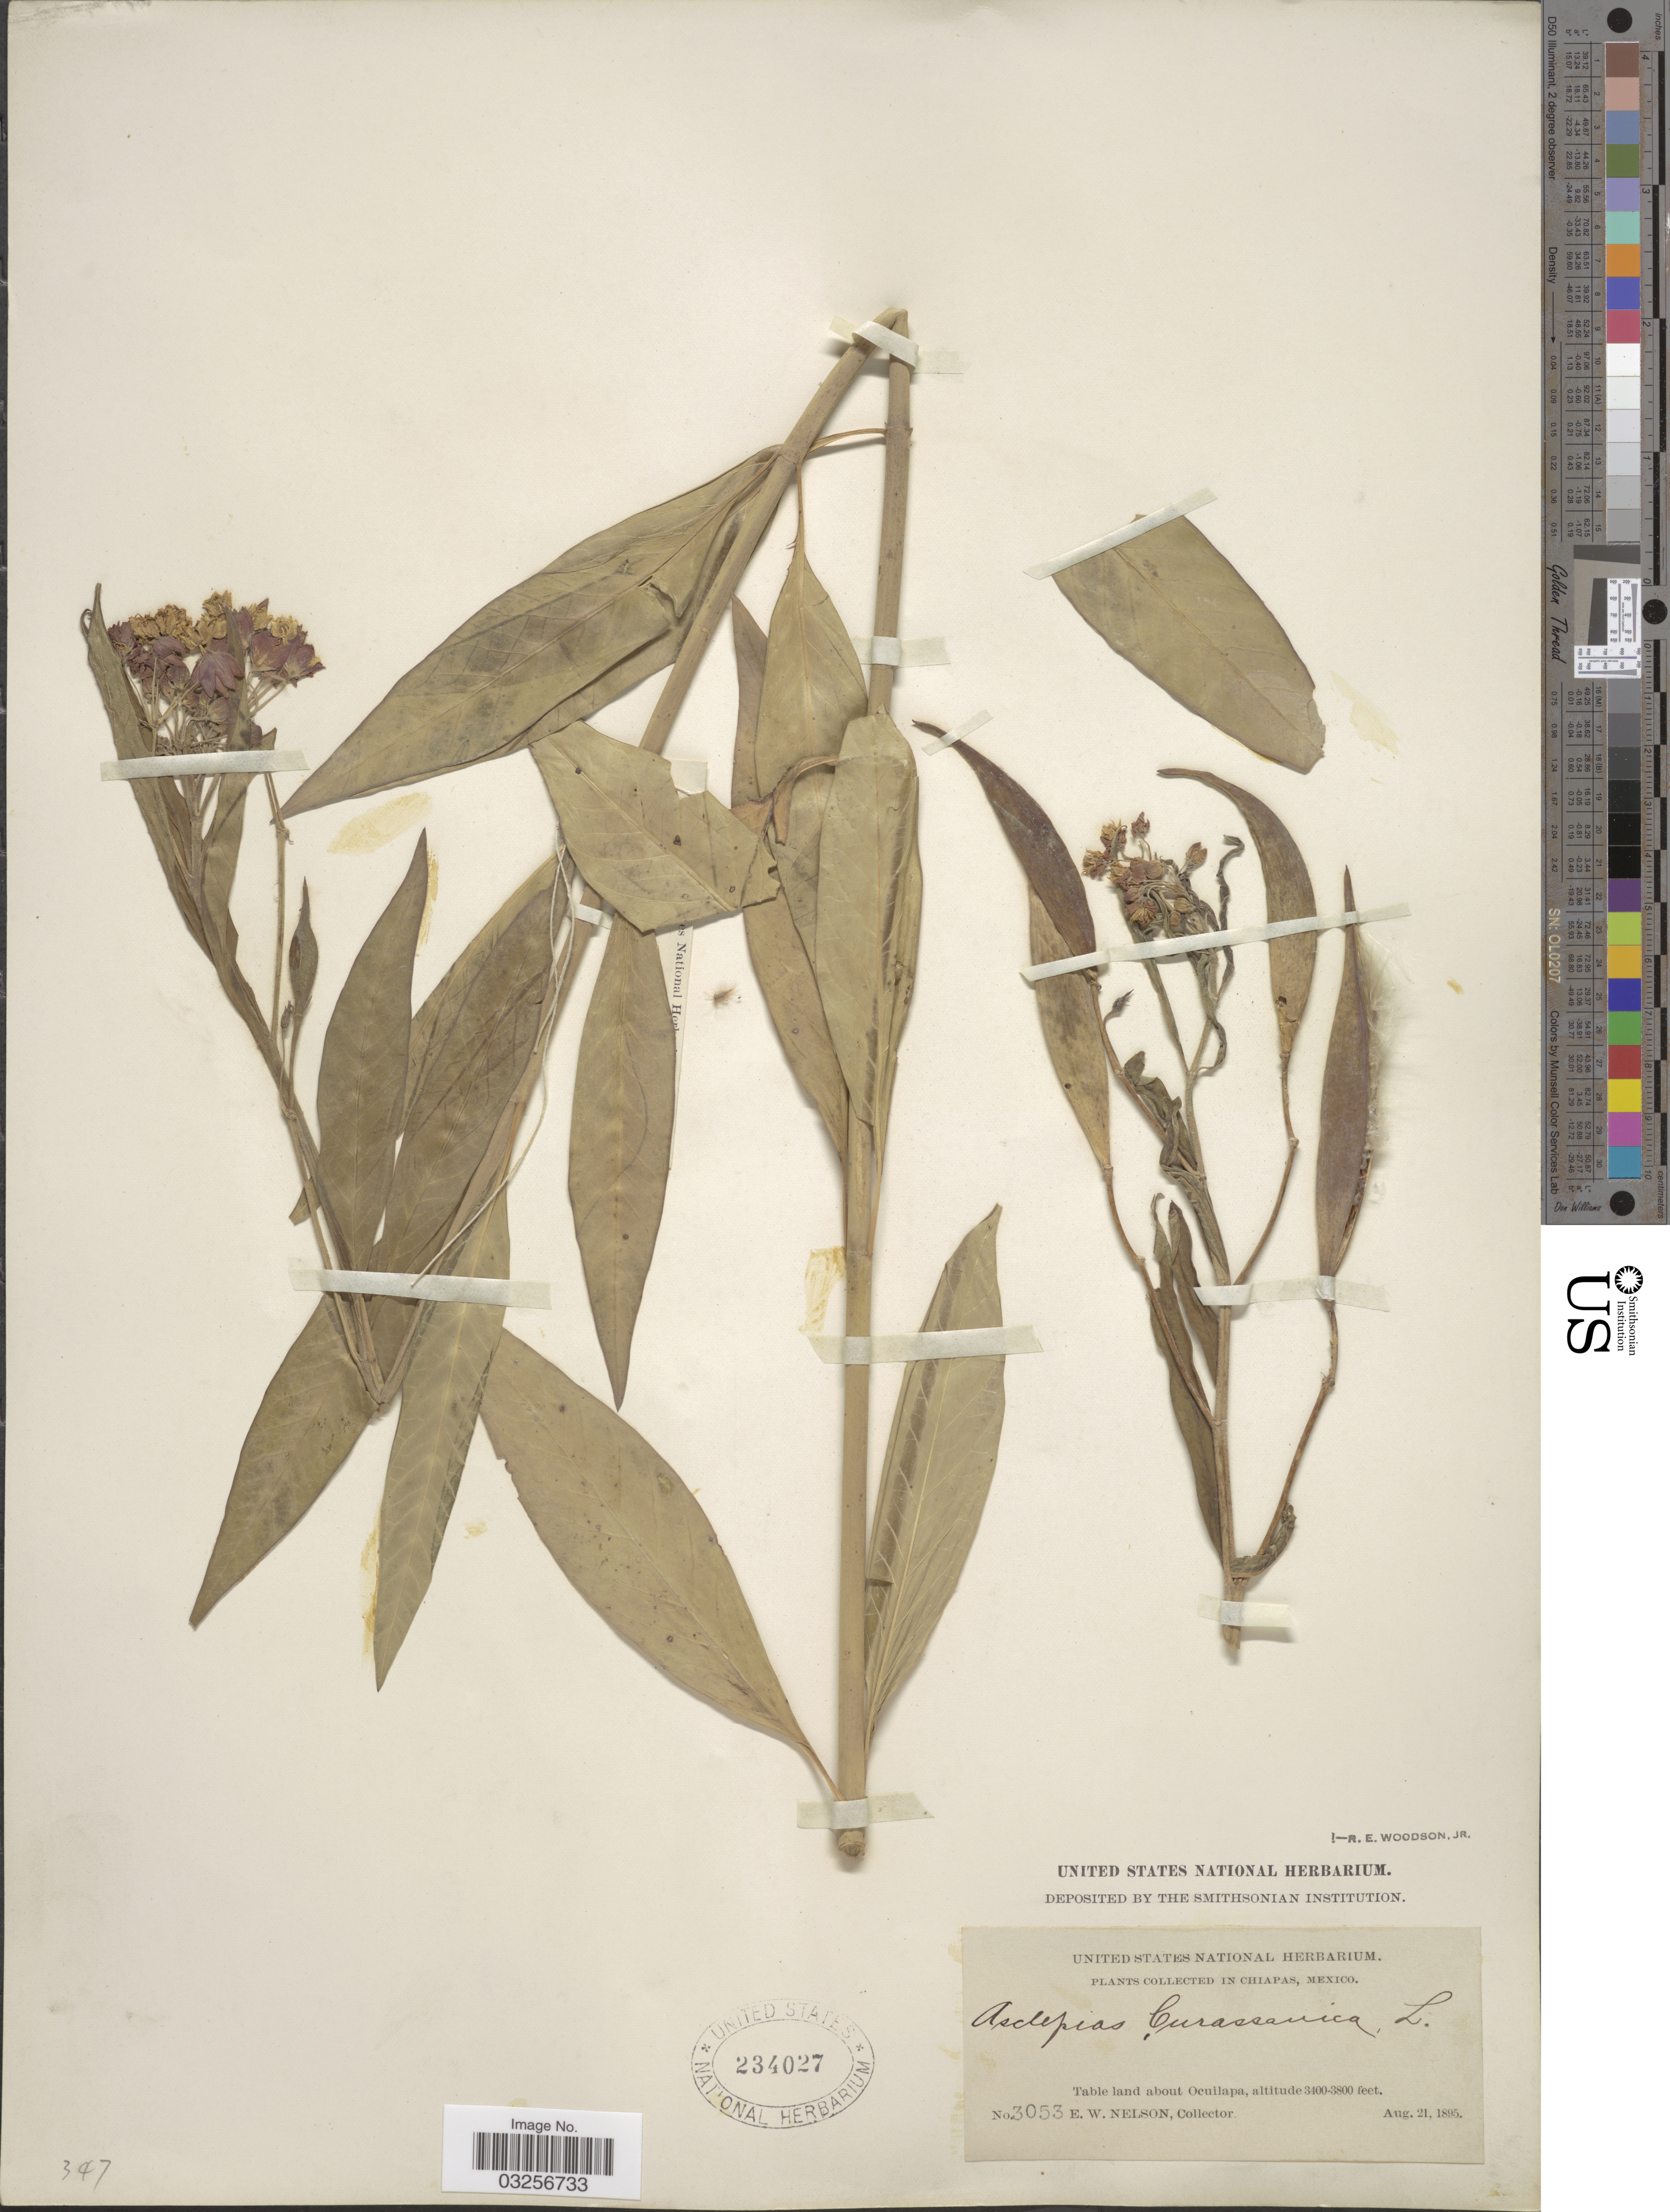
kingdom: Plantae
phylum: Tracheophyta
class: Magnoliopsida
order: Gentianales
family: Apocynaceae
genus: Asclepias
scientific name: Asclepias curassavica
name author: L.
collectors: E. W. Nelson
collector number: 3053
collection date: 1895-08-21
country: Mexico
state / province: Chiapas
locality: Table land about Ocuilapa.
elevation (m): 1036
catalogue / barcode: US 234027